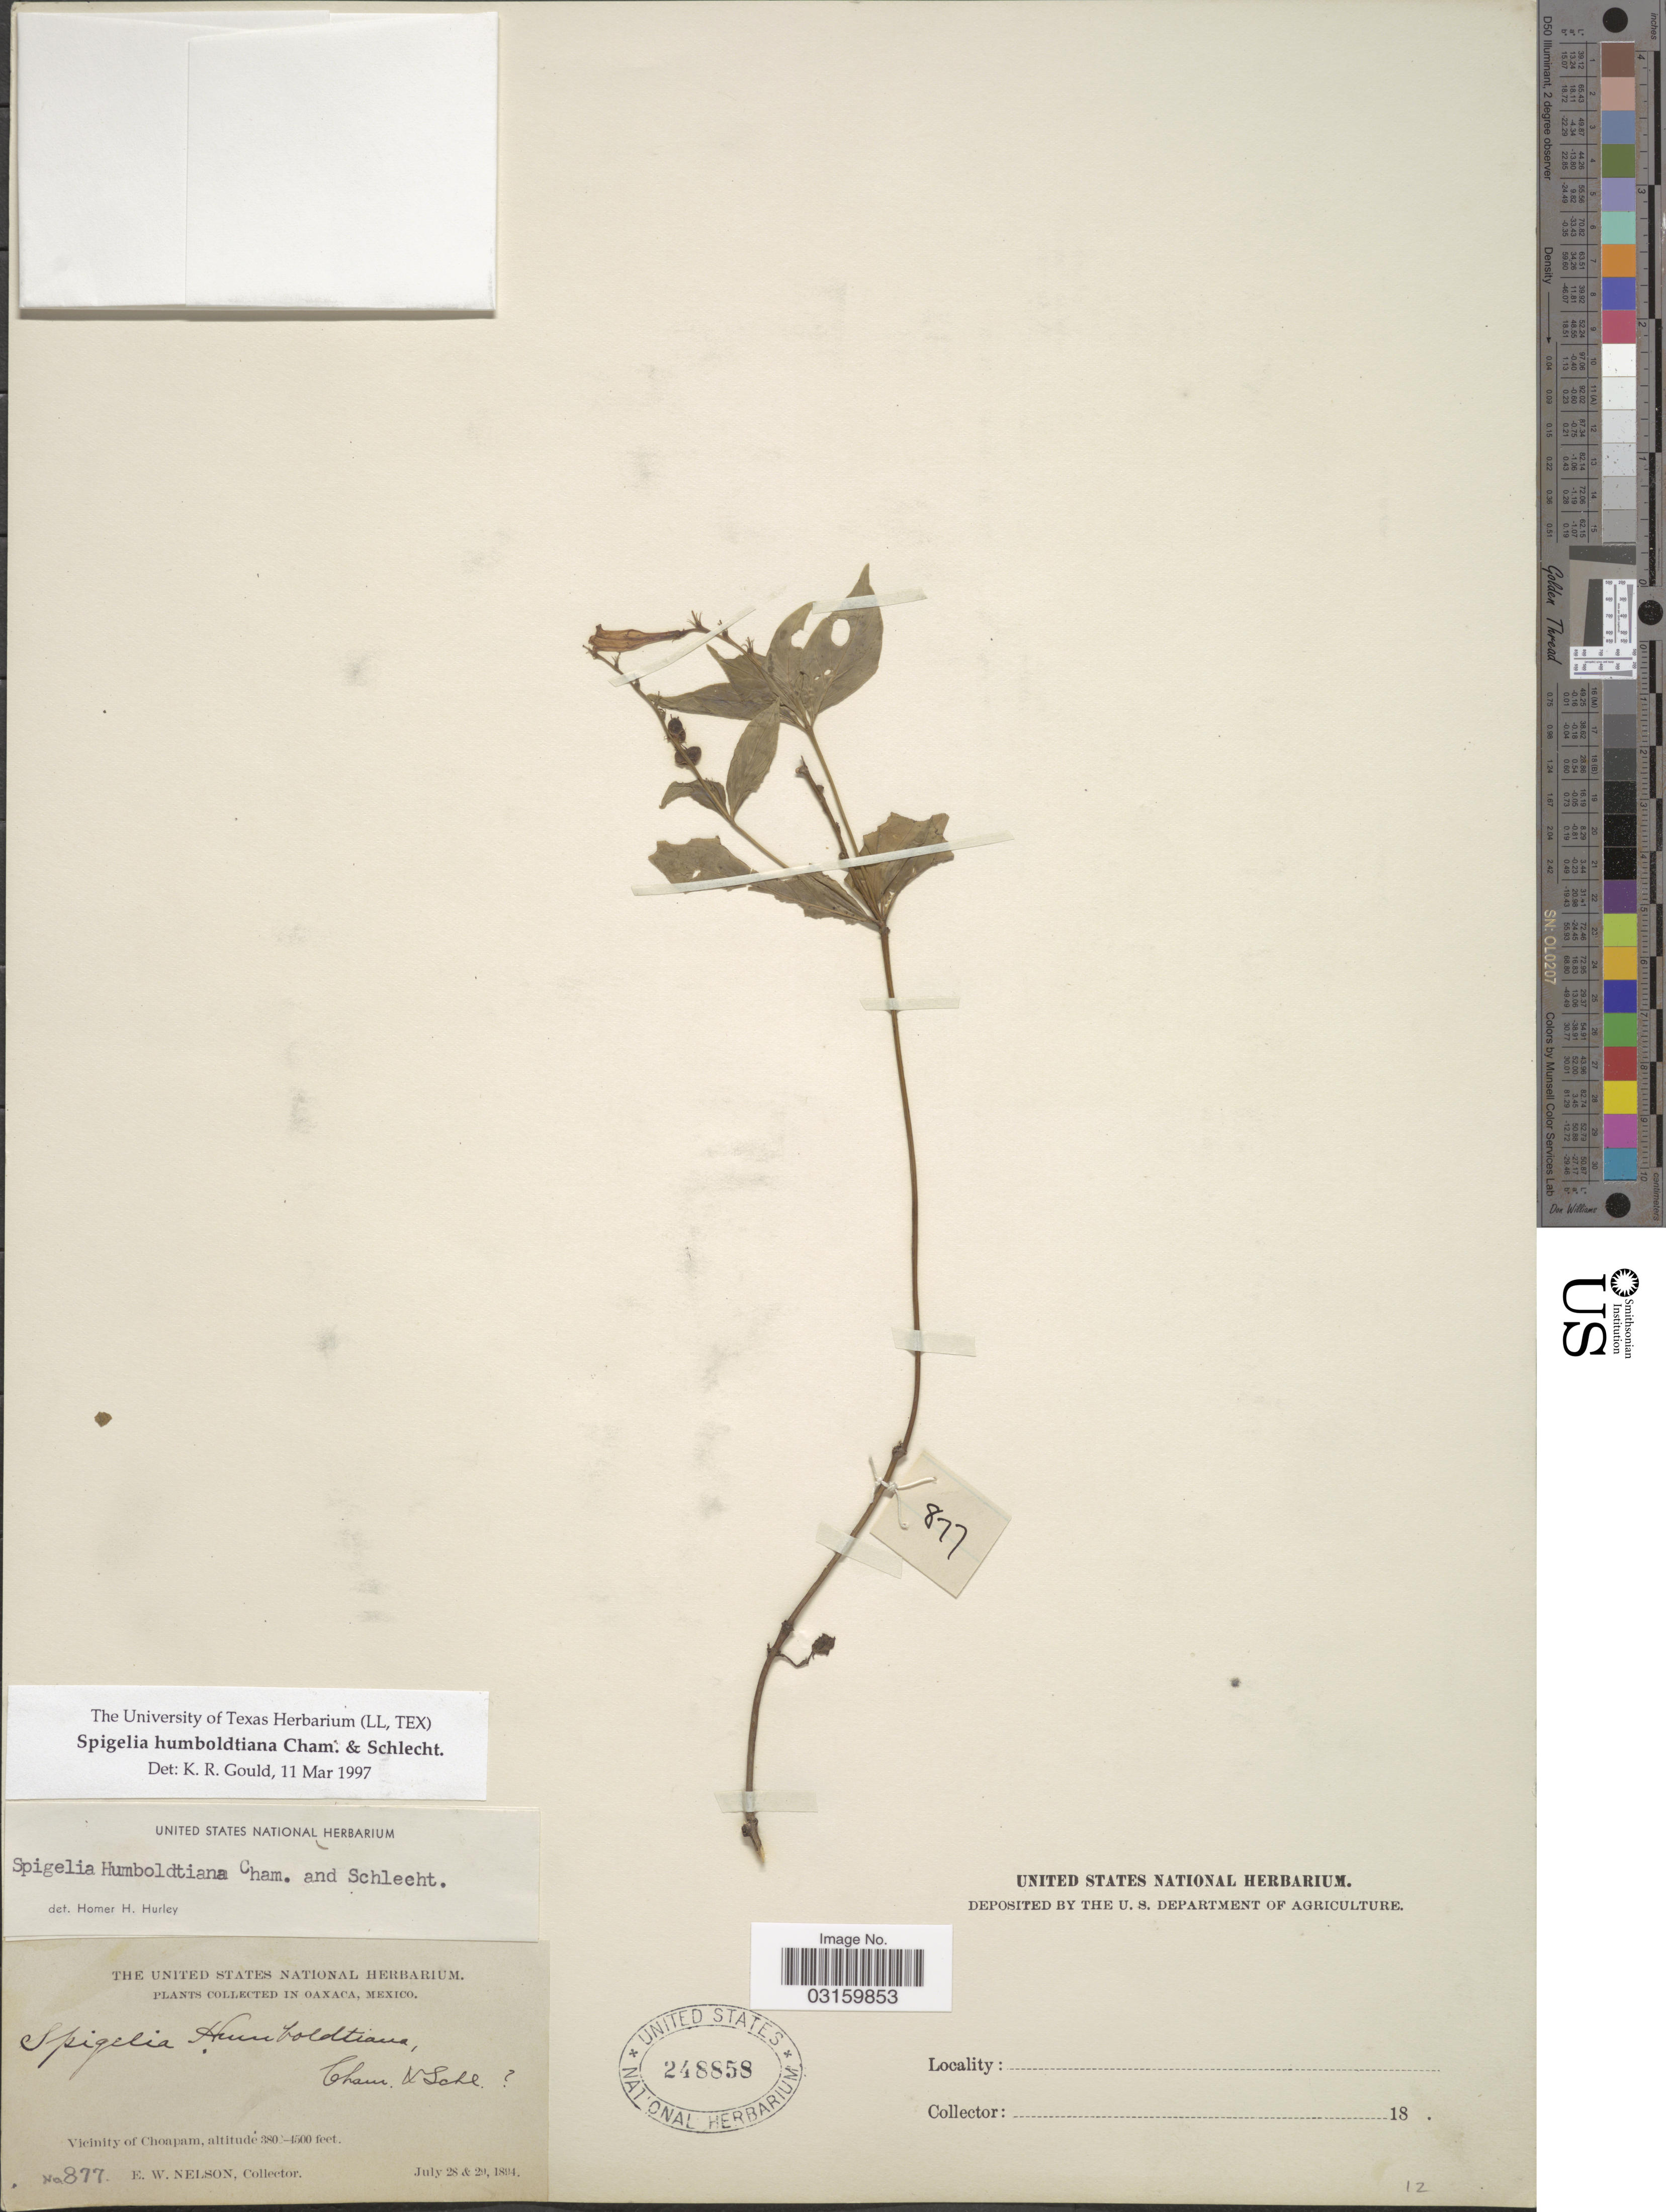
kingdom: Plantae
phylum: Tracheophyta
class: Magnoliopsida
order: Gentianales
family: Loganiaceae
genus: Spigelia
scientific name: Spigelia humboldtiana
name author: Cham. & Schltdl.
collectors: E. W. Nelson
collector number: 877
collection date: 1894-07-28/1894-07-29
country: Mexico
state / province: Oaxaca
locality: Vicinity of Choapam.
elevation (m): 1158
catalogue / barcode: US 248858